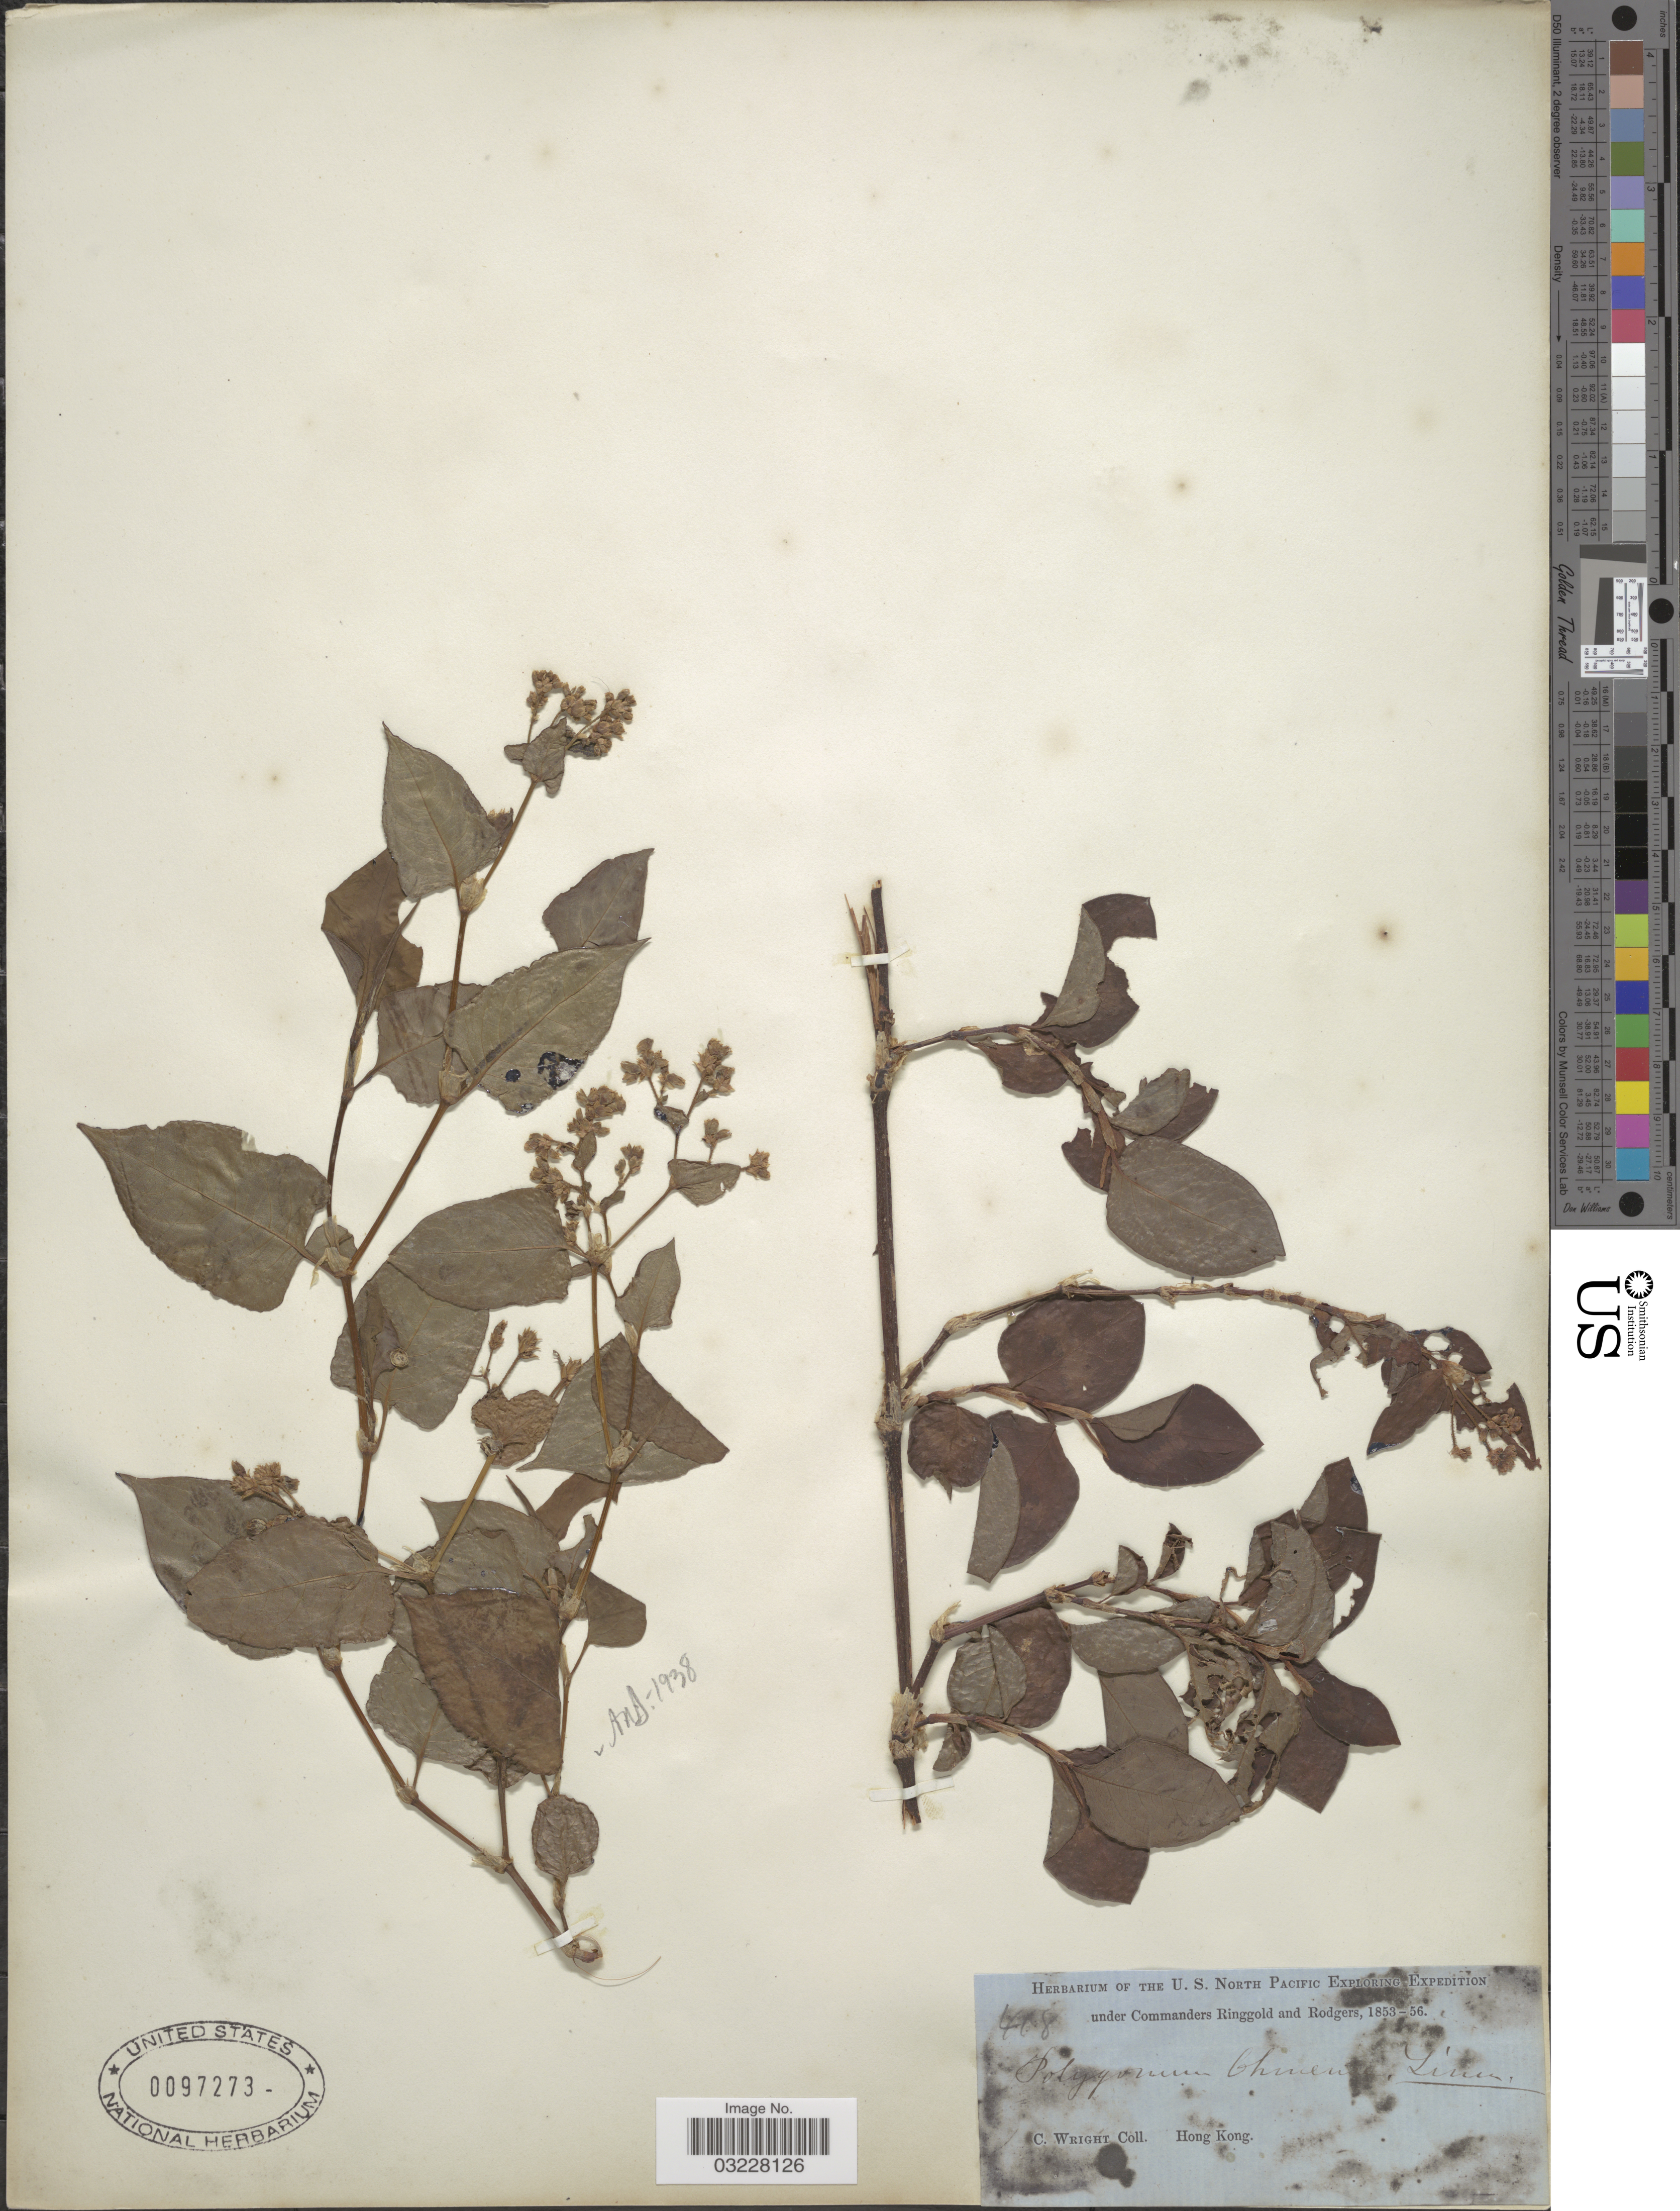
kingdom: Plantae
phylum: Tracheophyta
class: Magnoliopsida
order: Caryophyllales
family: Polygonaceae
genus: Polygonum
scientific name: Polygonum chinense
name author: L.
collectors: C. Wright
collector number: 418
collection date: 1853/1856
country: China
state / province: Hong Kong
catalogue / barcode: US 97273